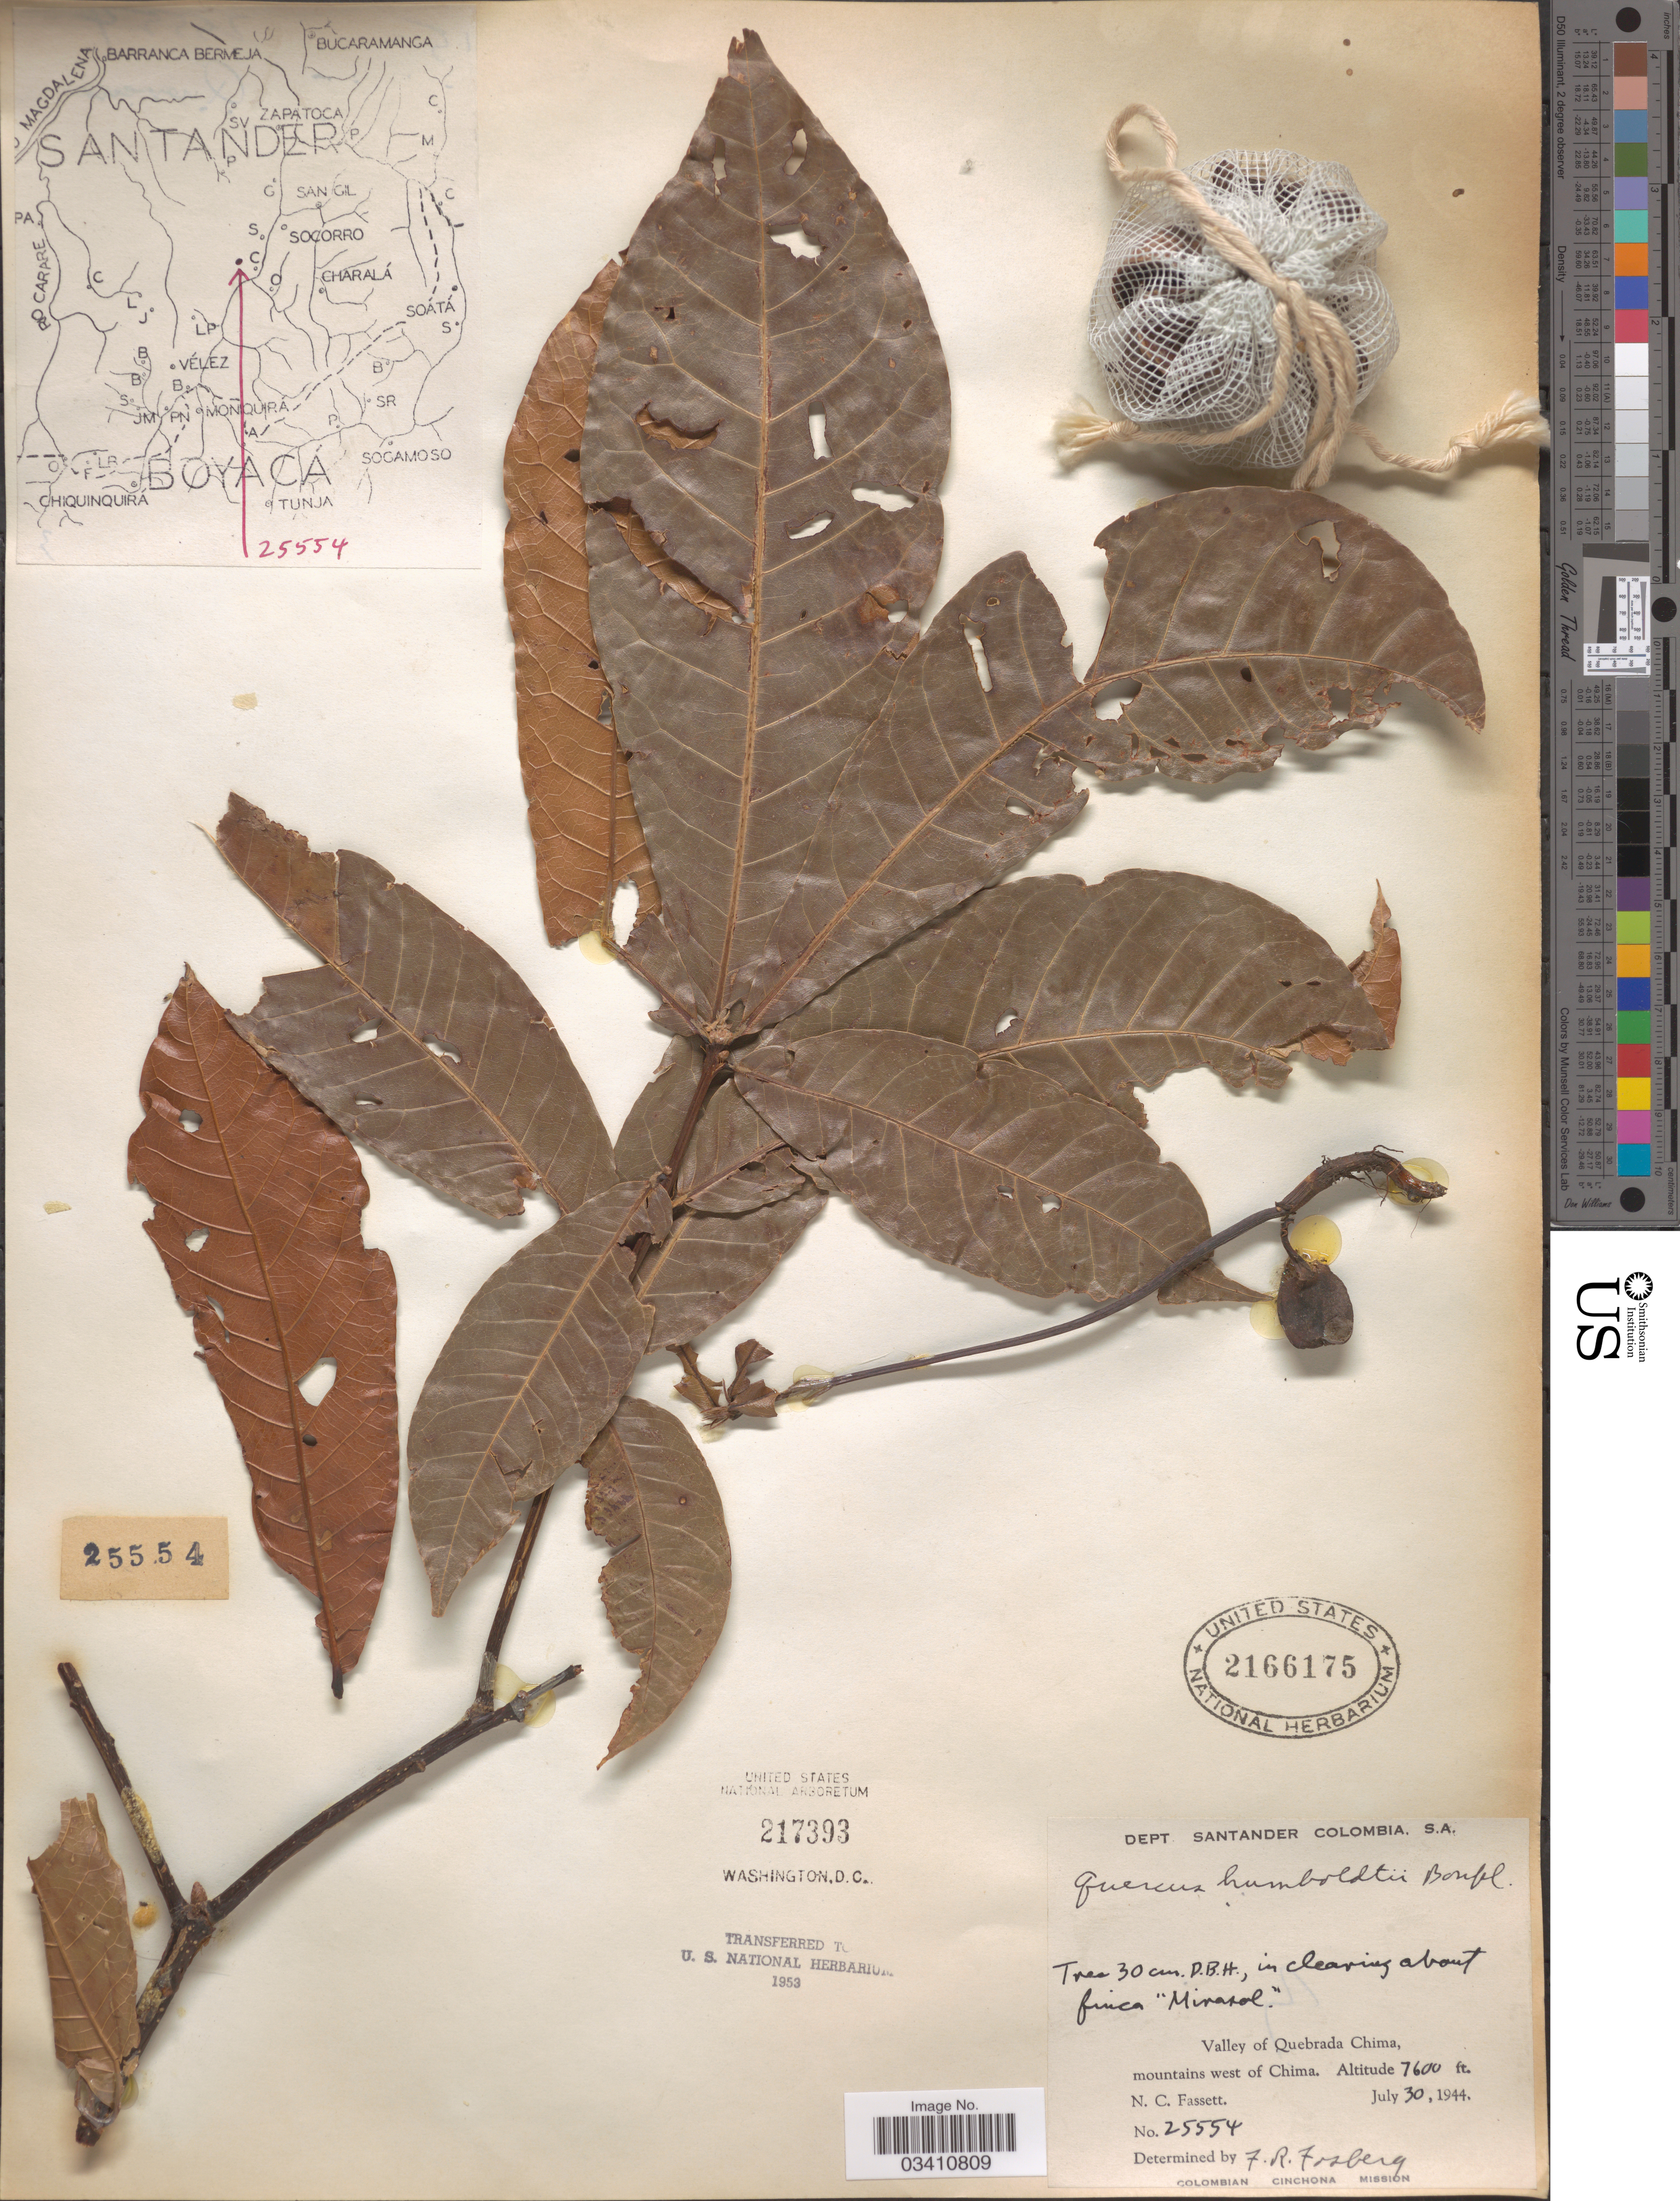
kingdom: Plantae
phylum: Tracheophyta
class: Magnoliopsida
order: Fagales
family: Fagaceae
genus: Quercus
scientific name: Quercus humboldtii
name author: Bonpl.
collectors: N. C. Fassett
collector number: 25554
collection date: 1944-07-30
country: Colombia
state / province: Santander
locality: Dept Santander. About finca "Mirasol". Valley of Quebrada Chima, mountains west of Chima.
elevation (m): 2316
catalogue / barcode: US 2166175